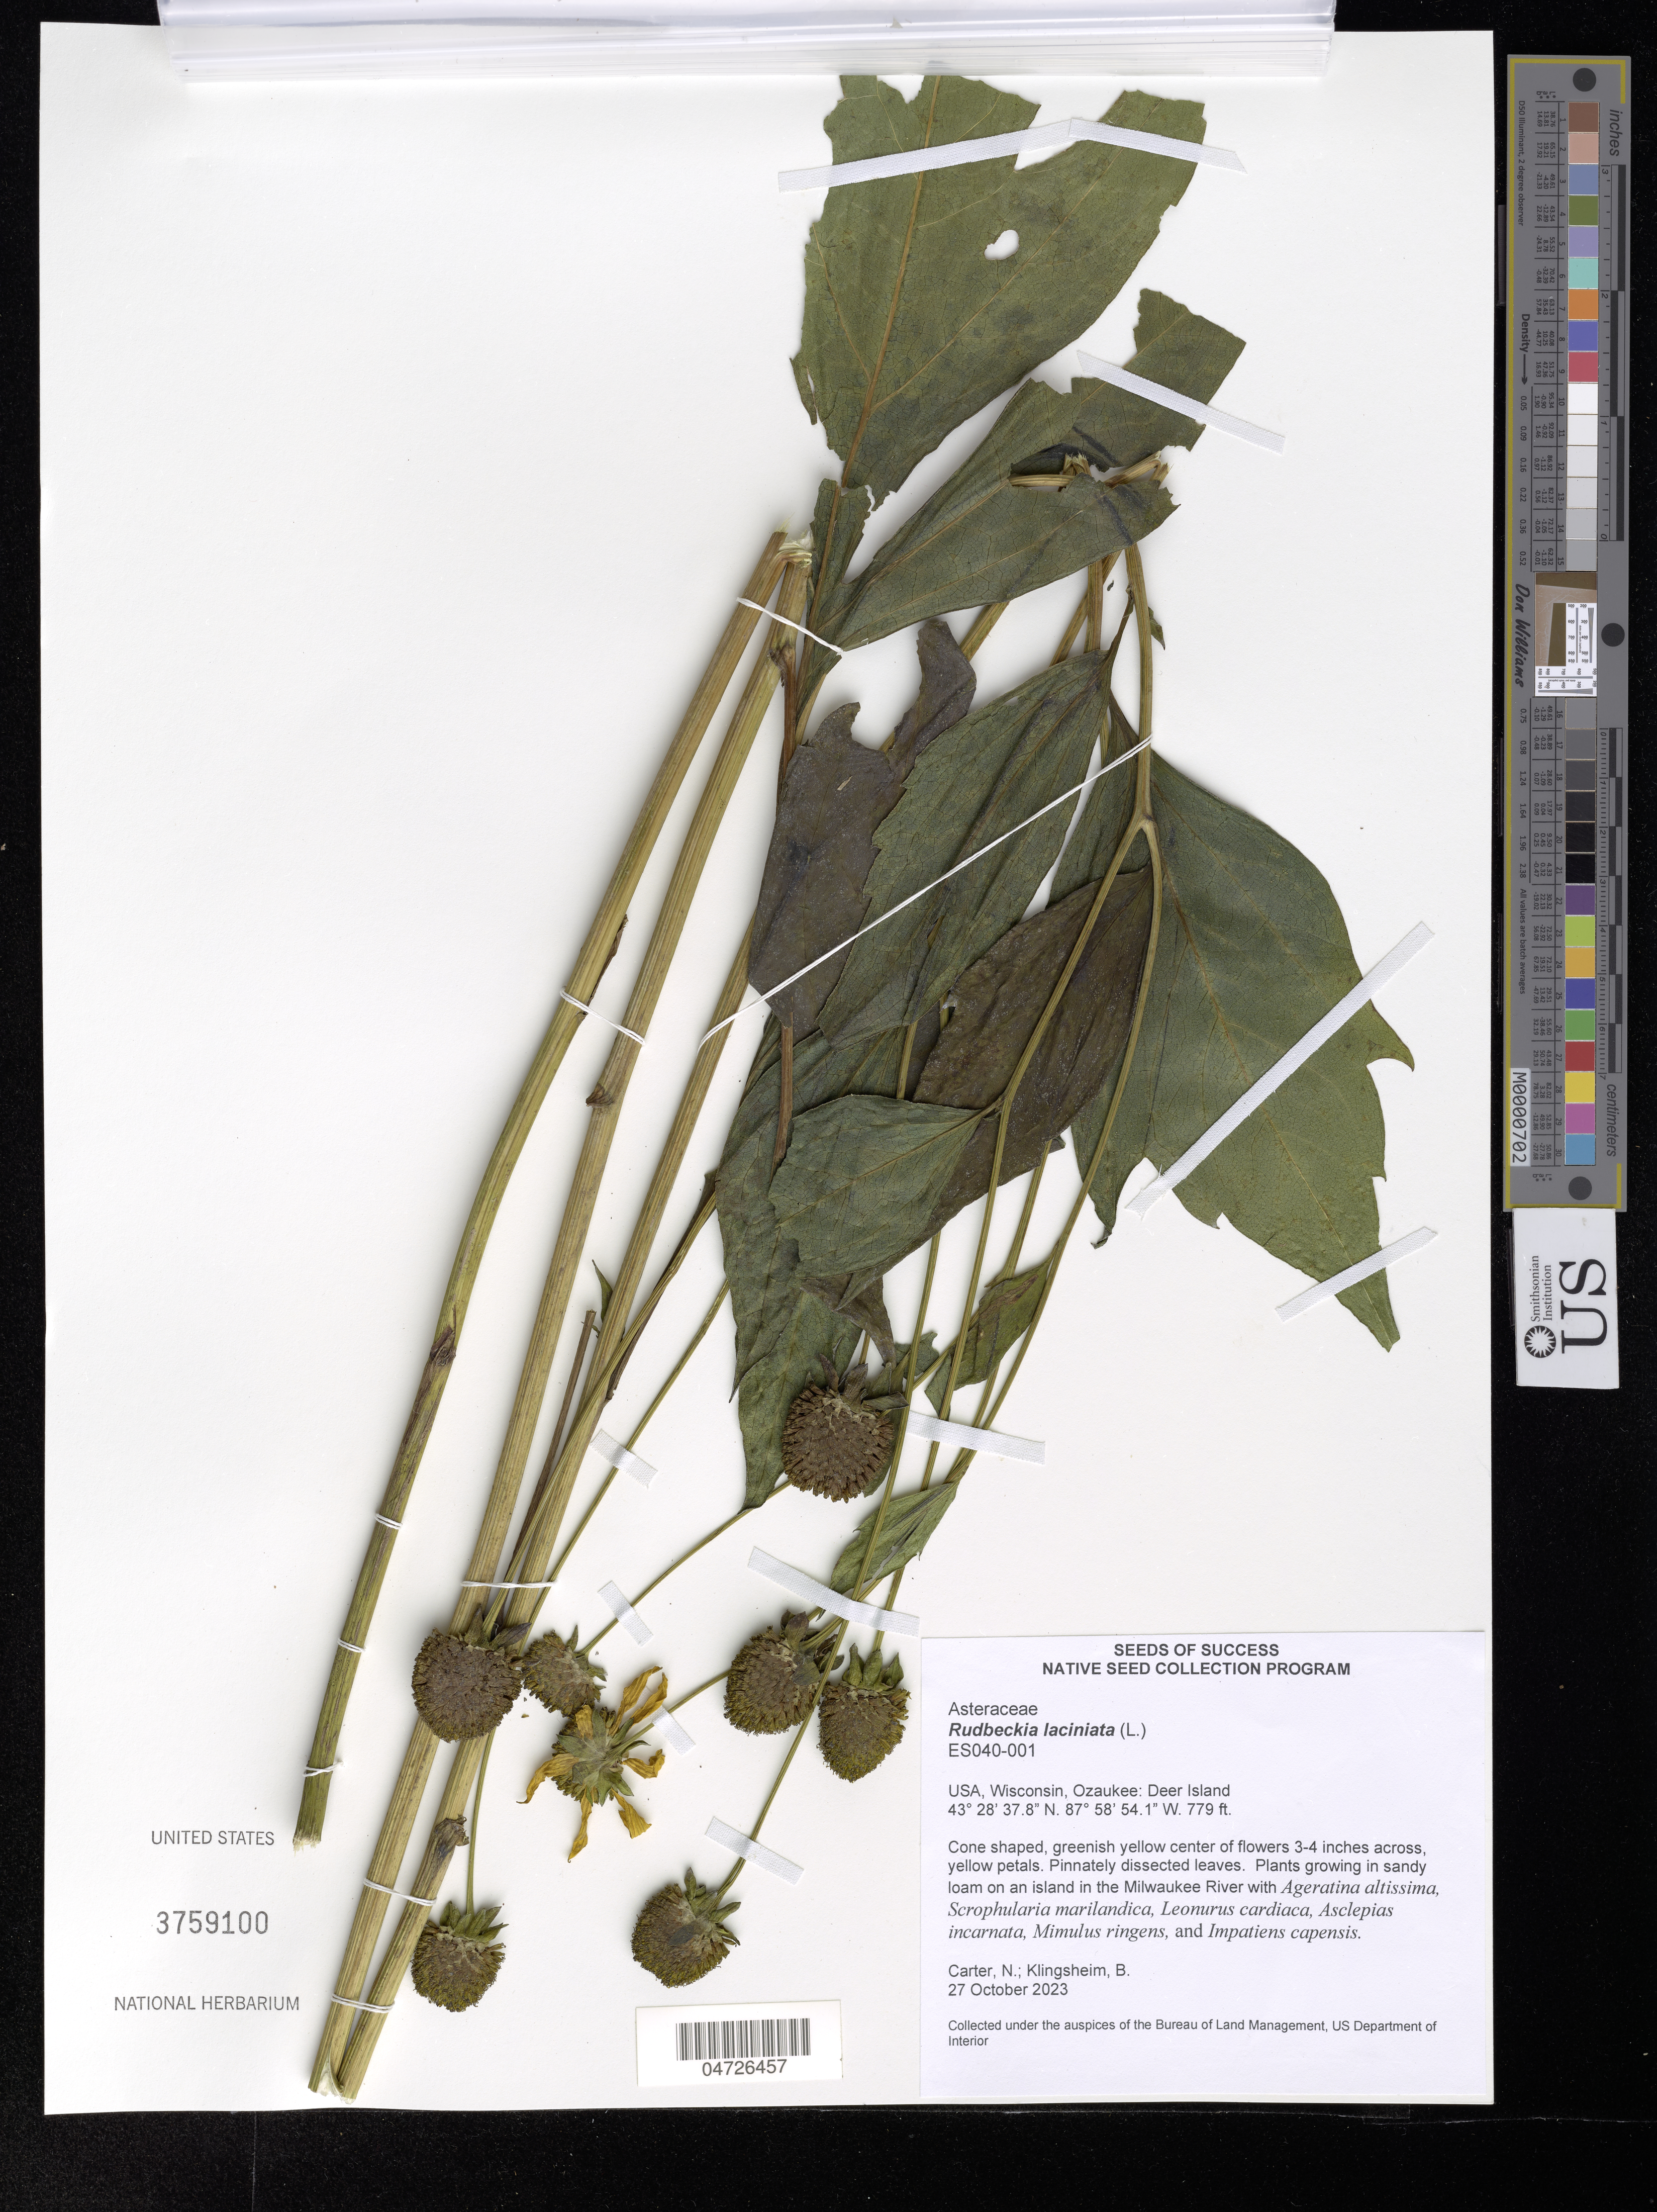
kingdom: Plantae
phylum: Tracheophyta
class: Magnoliopsida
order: Asterales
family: Asteraceae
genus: Rudbeckia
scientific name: Rudbeckia laciniata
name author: L.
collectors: N. Carter & B. Klingsheim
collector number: ES040-001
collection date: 2023-10-27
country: United States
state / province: Wisconsin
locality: Ozaukee: Deer Island.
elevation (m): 237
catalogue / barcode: US 3759100